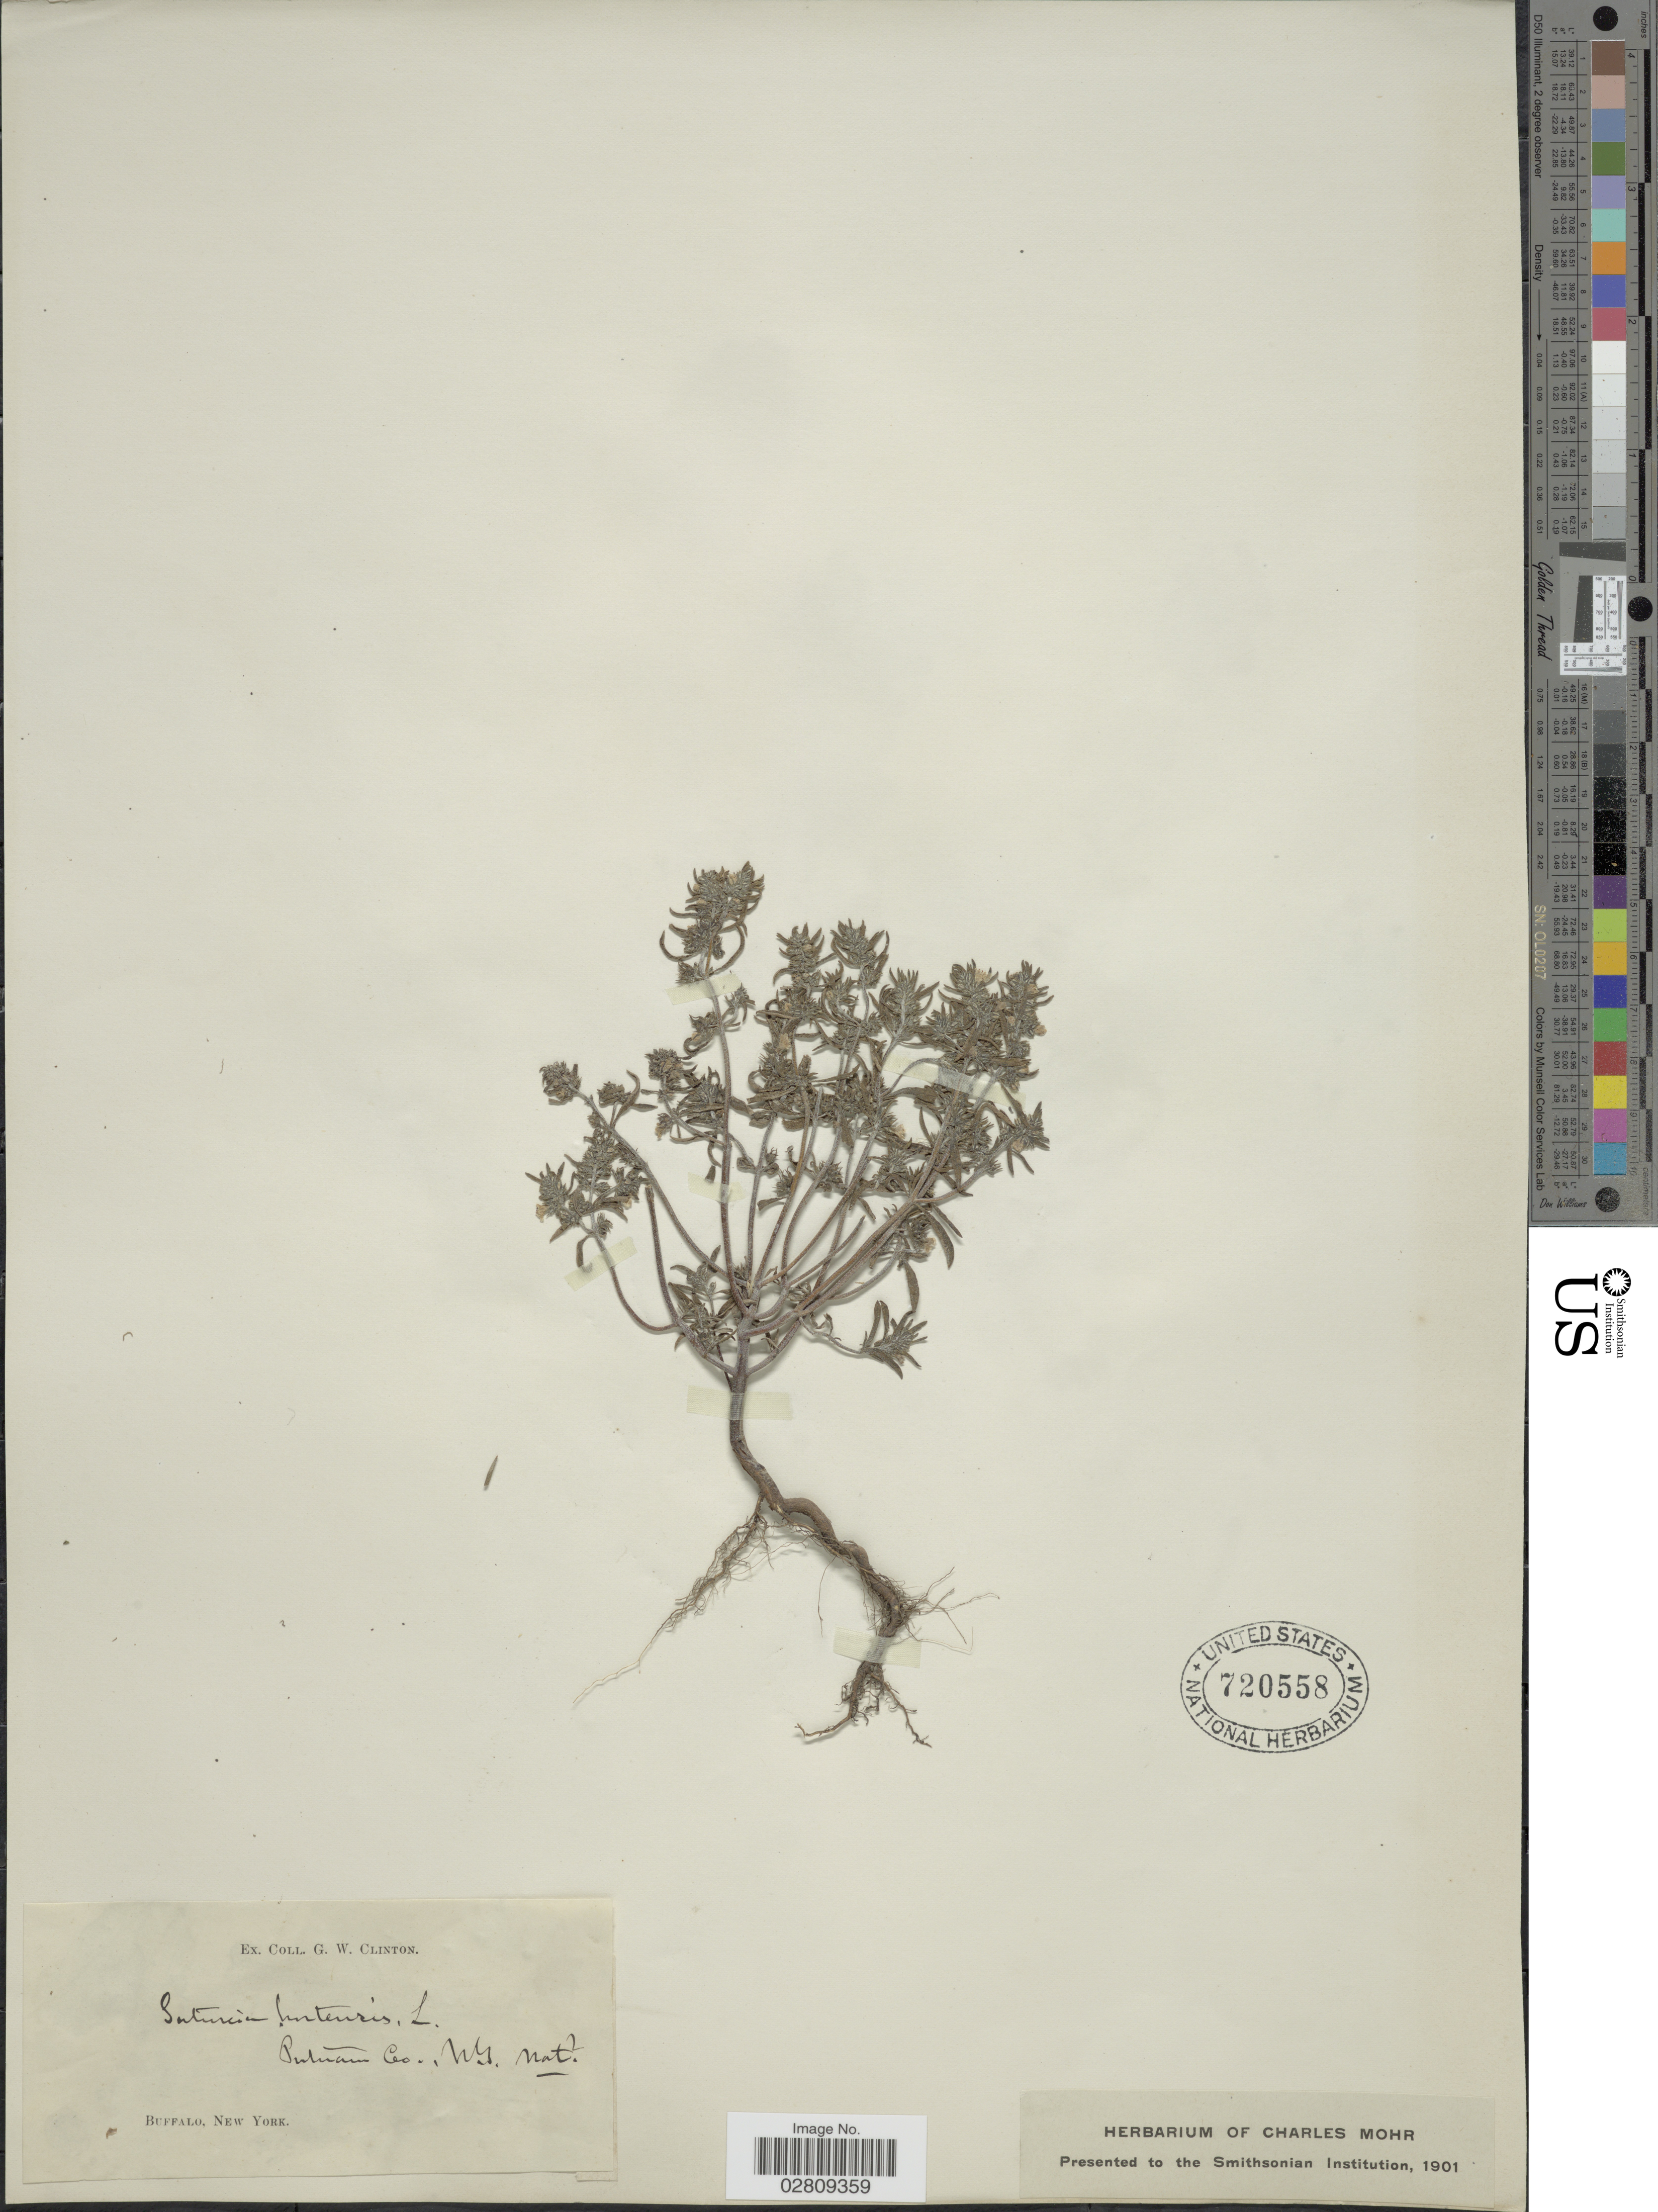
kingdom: Plantae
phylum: Tracheophyta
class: Magnoliopsida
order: Lamiales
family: Lamiaceae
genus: Satureja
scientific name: Satureja hortensis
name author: L.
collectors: G. W. Clinton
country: United States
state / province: New York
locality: Putnam Co.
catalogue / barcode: US 720558